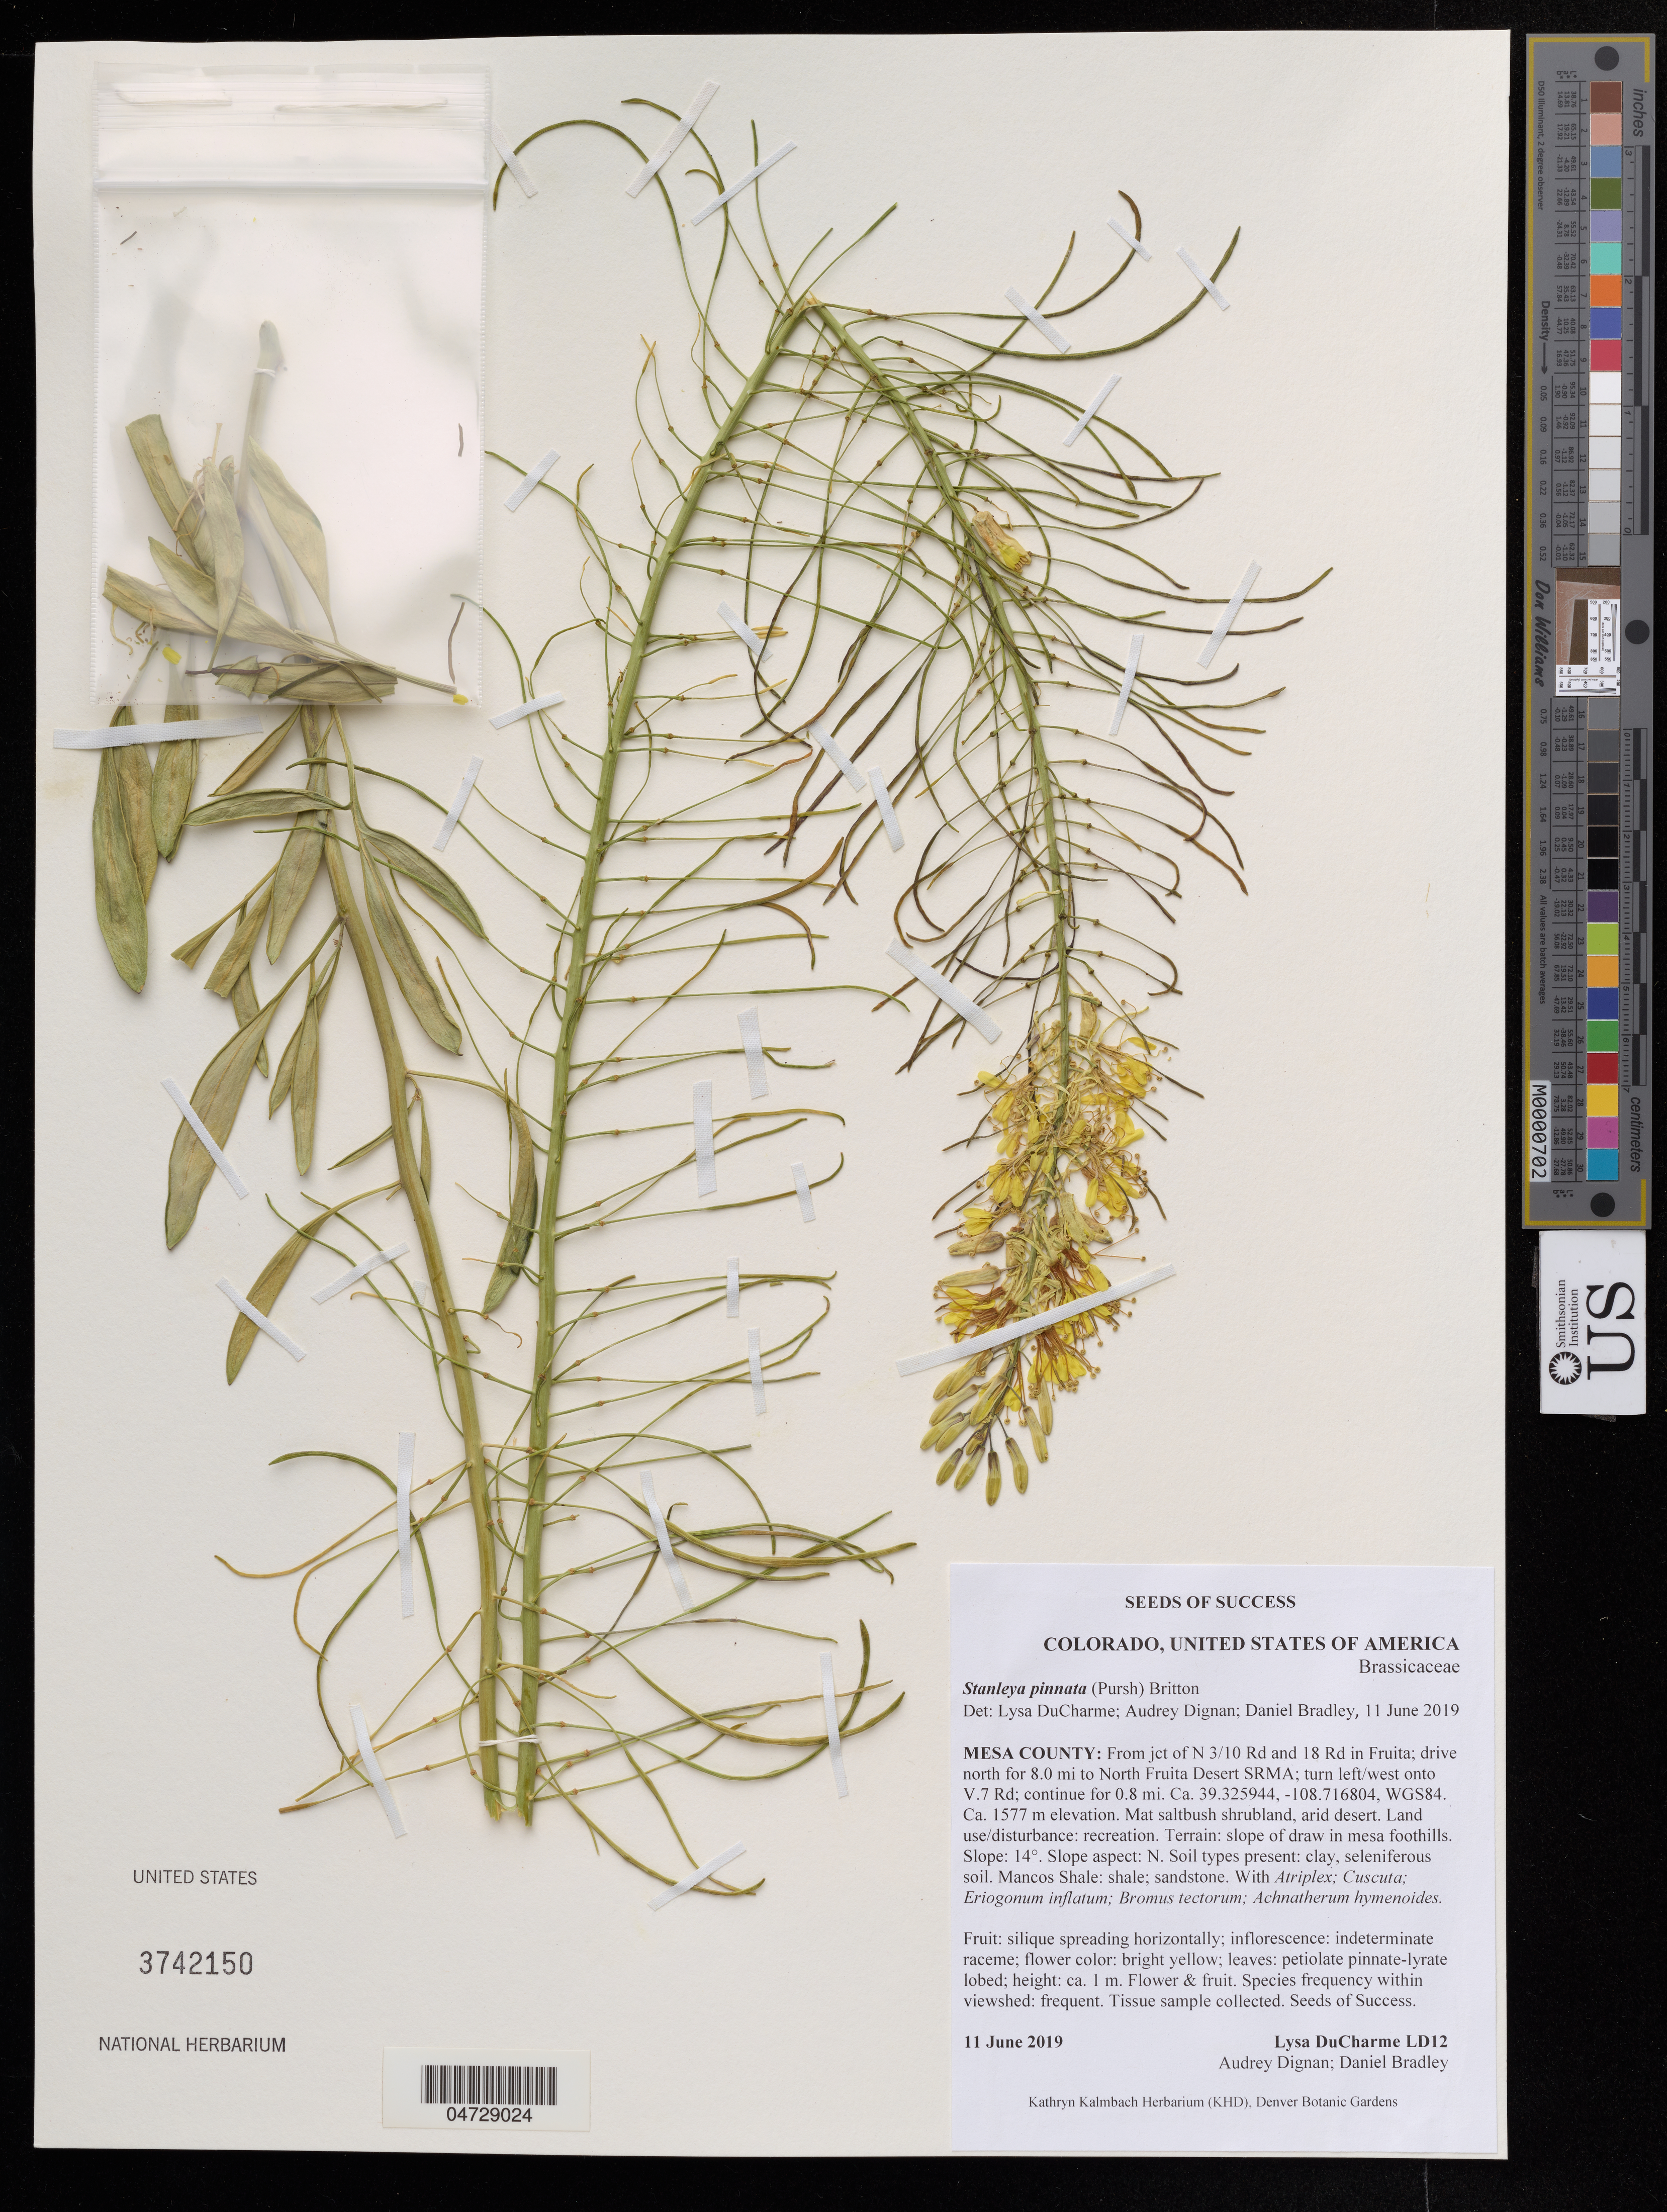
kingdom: Plantae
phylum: Tracheophyta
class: Magnoliopsida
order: Brassicales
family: Brassicaceae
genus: Stanleya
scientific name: Stanleya pinnata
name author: (Pursh) Britton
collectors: L. DuCharme, A. Dignan & D. Bradley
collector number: LD12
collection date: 2019-06-11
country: United States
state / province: Colorado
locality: Mesa County: From jct of N 3/10 Rd and 18 Rd in Fruita; drive north for 8.0 mi to North Fruita Desert SRMA; turn left/west onto V.7 Rd; continue for 0.8 mi.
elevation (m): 1577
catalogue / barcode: US 3742150